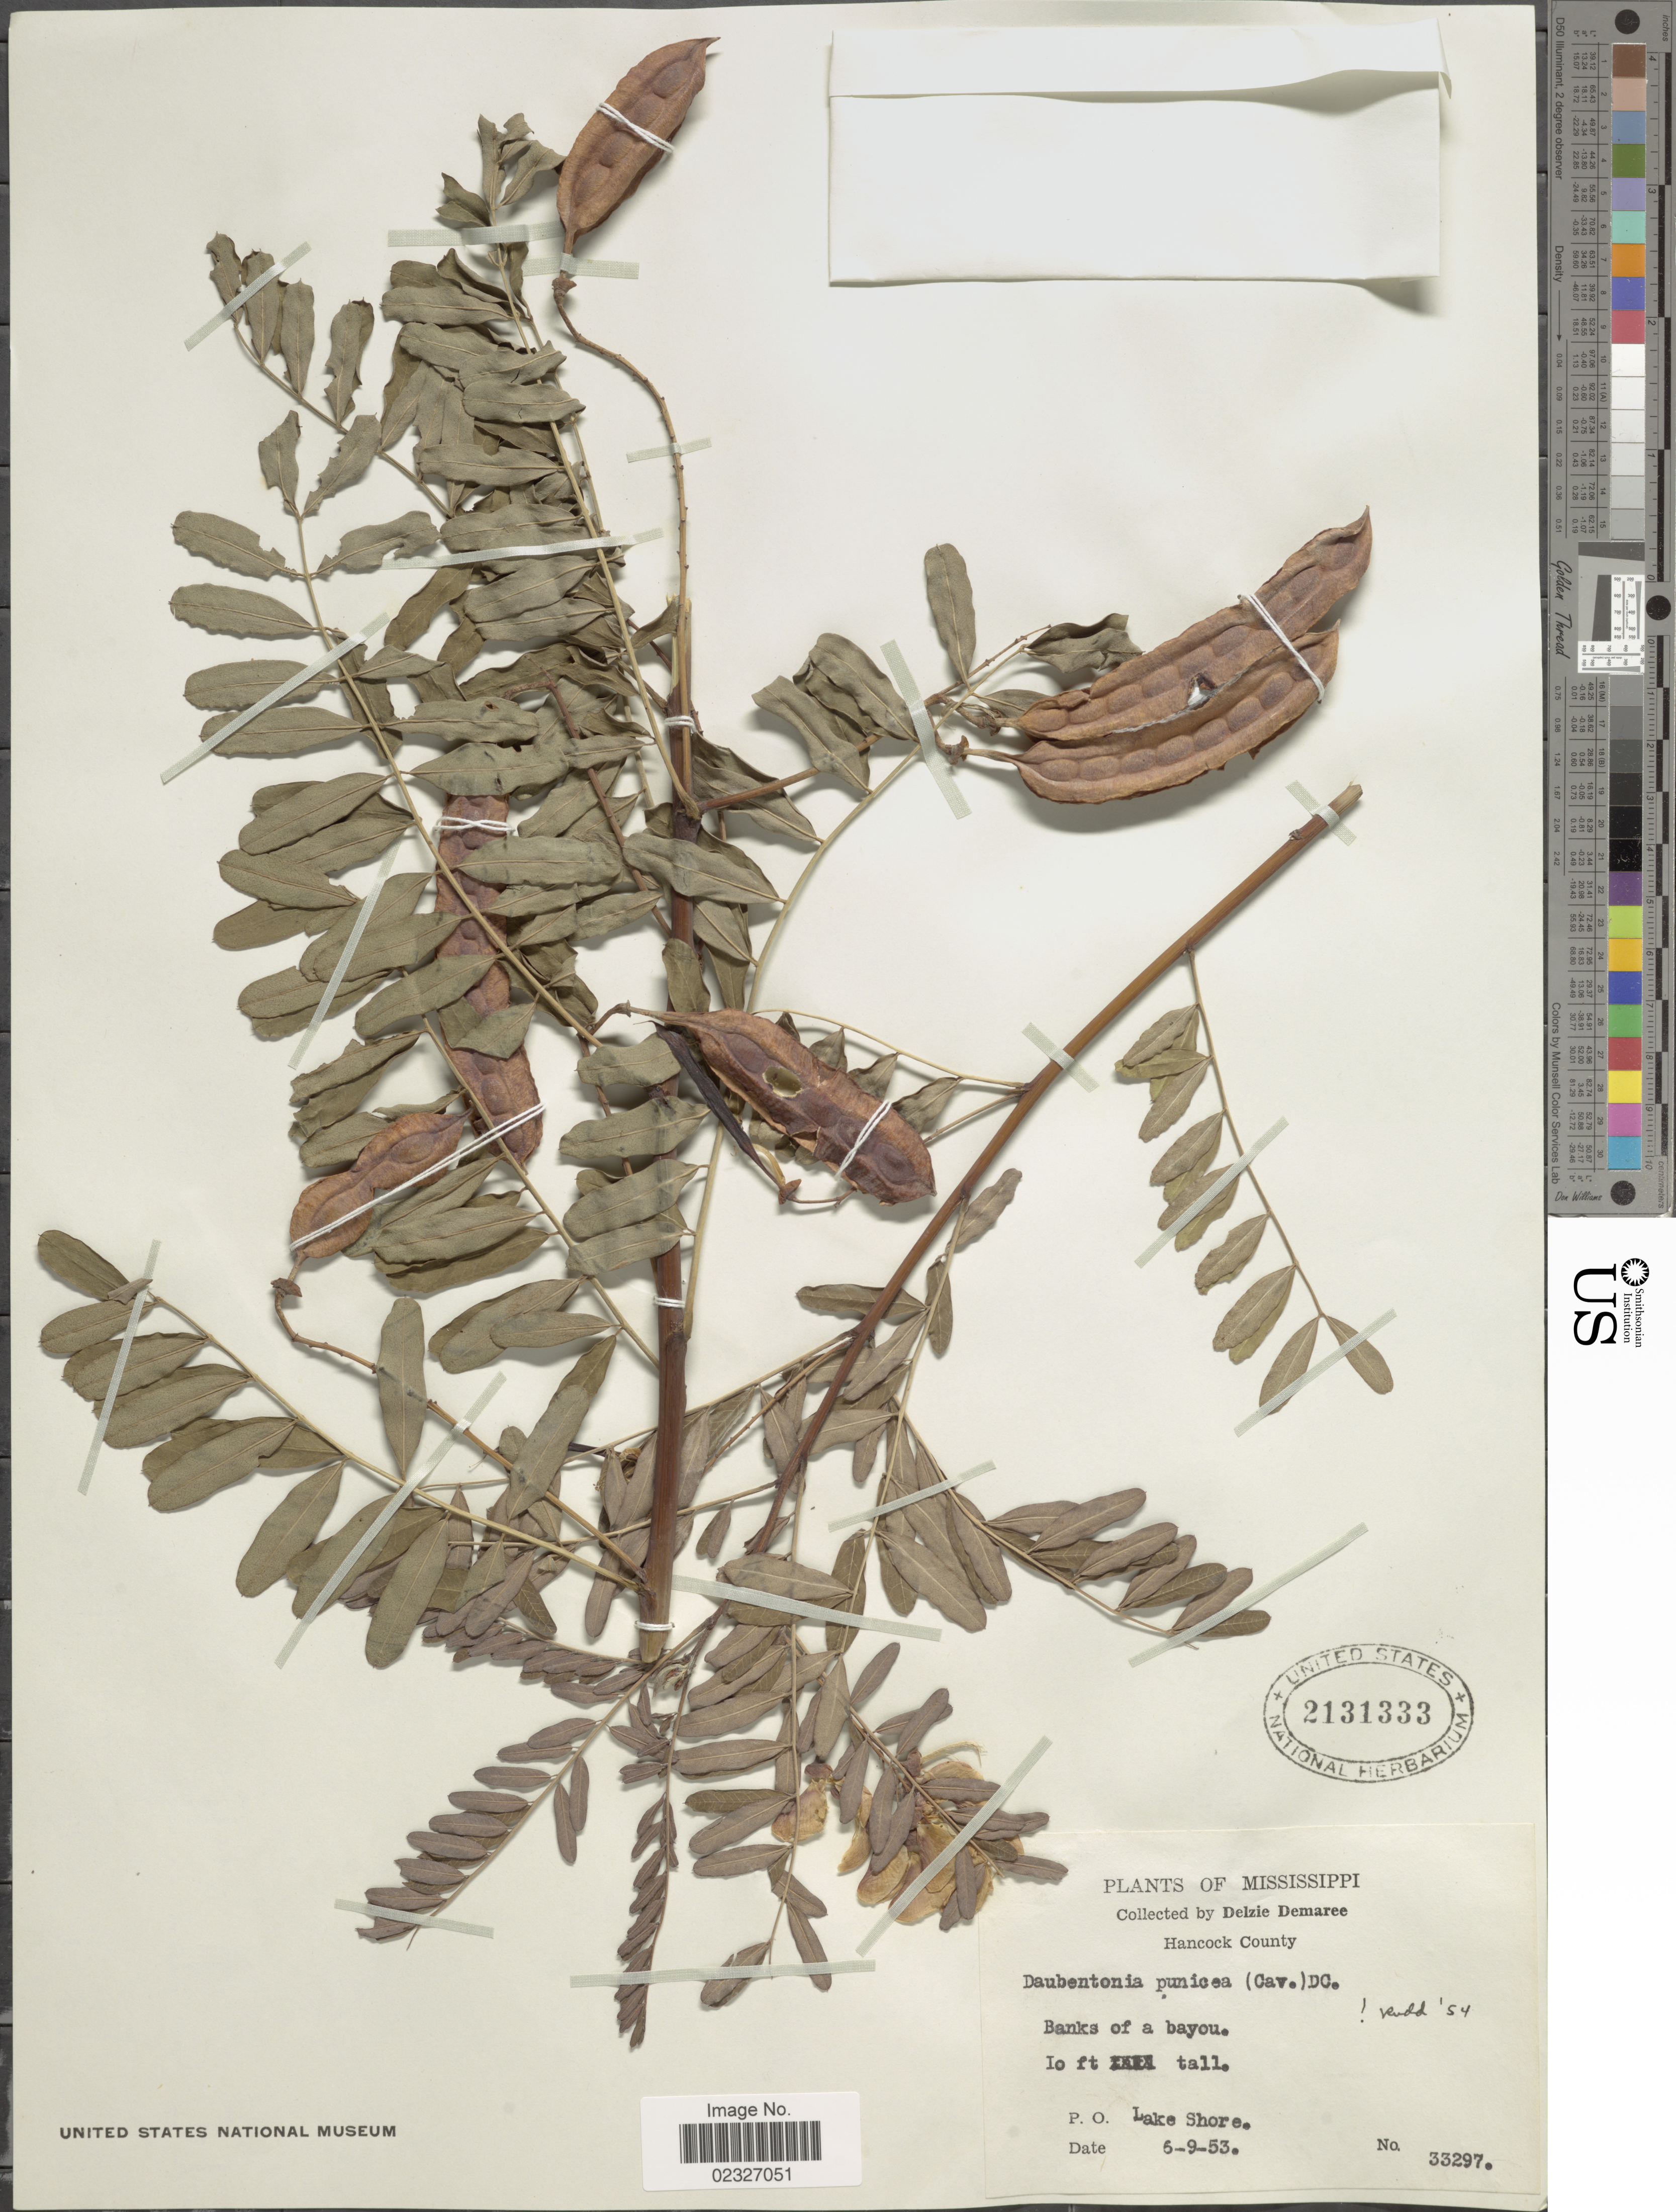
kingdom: Plantae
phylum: Tracheophyta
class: Magnoliopsida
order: Fabales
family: Fabaceae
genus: Sesbania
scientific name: Sesbania punicea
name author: (Cav.) Benth.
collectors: D. Demaree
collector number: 33297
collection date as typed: Transcribed d/m/y: 9/6/53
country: United States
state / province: Mississippi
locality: Hancock County, banks of a bayou, P.O. Lake Shore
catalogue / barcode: US 2131333